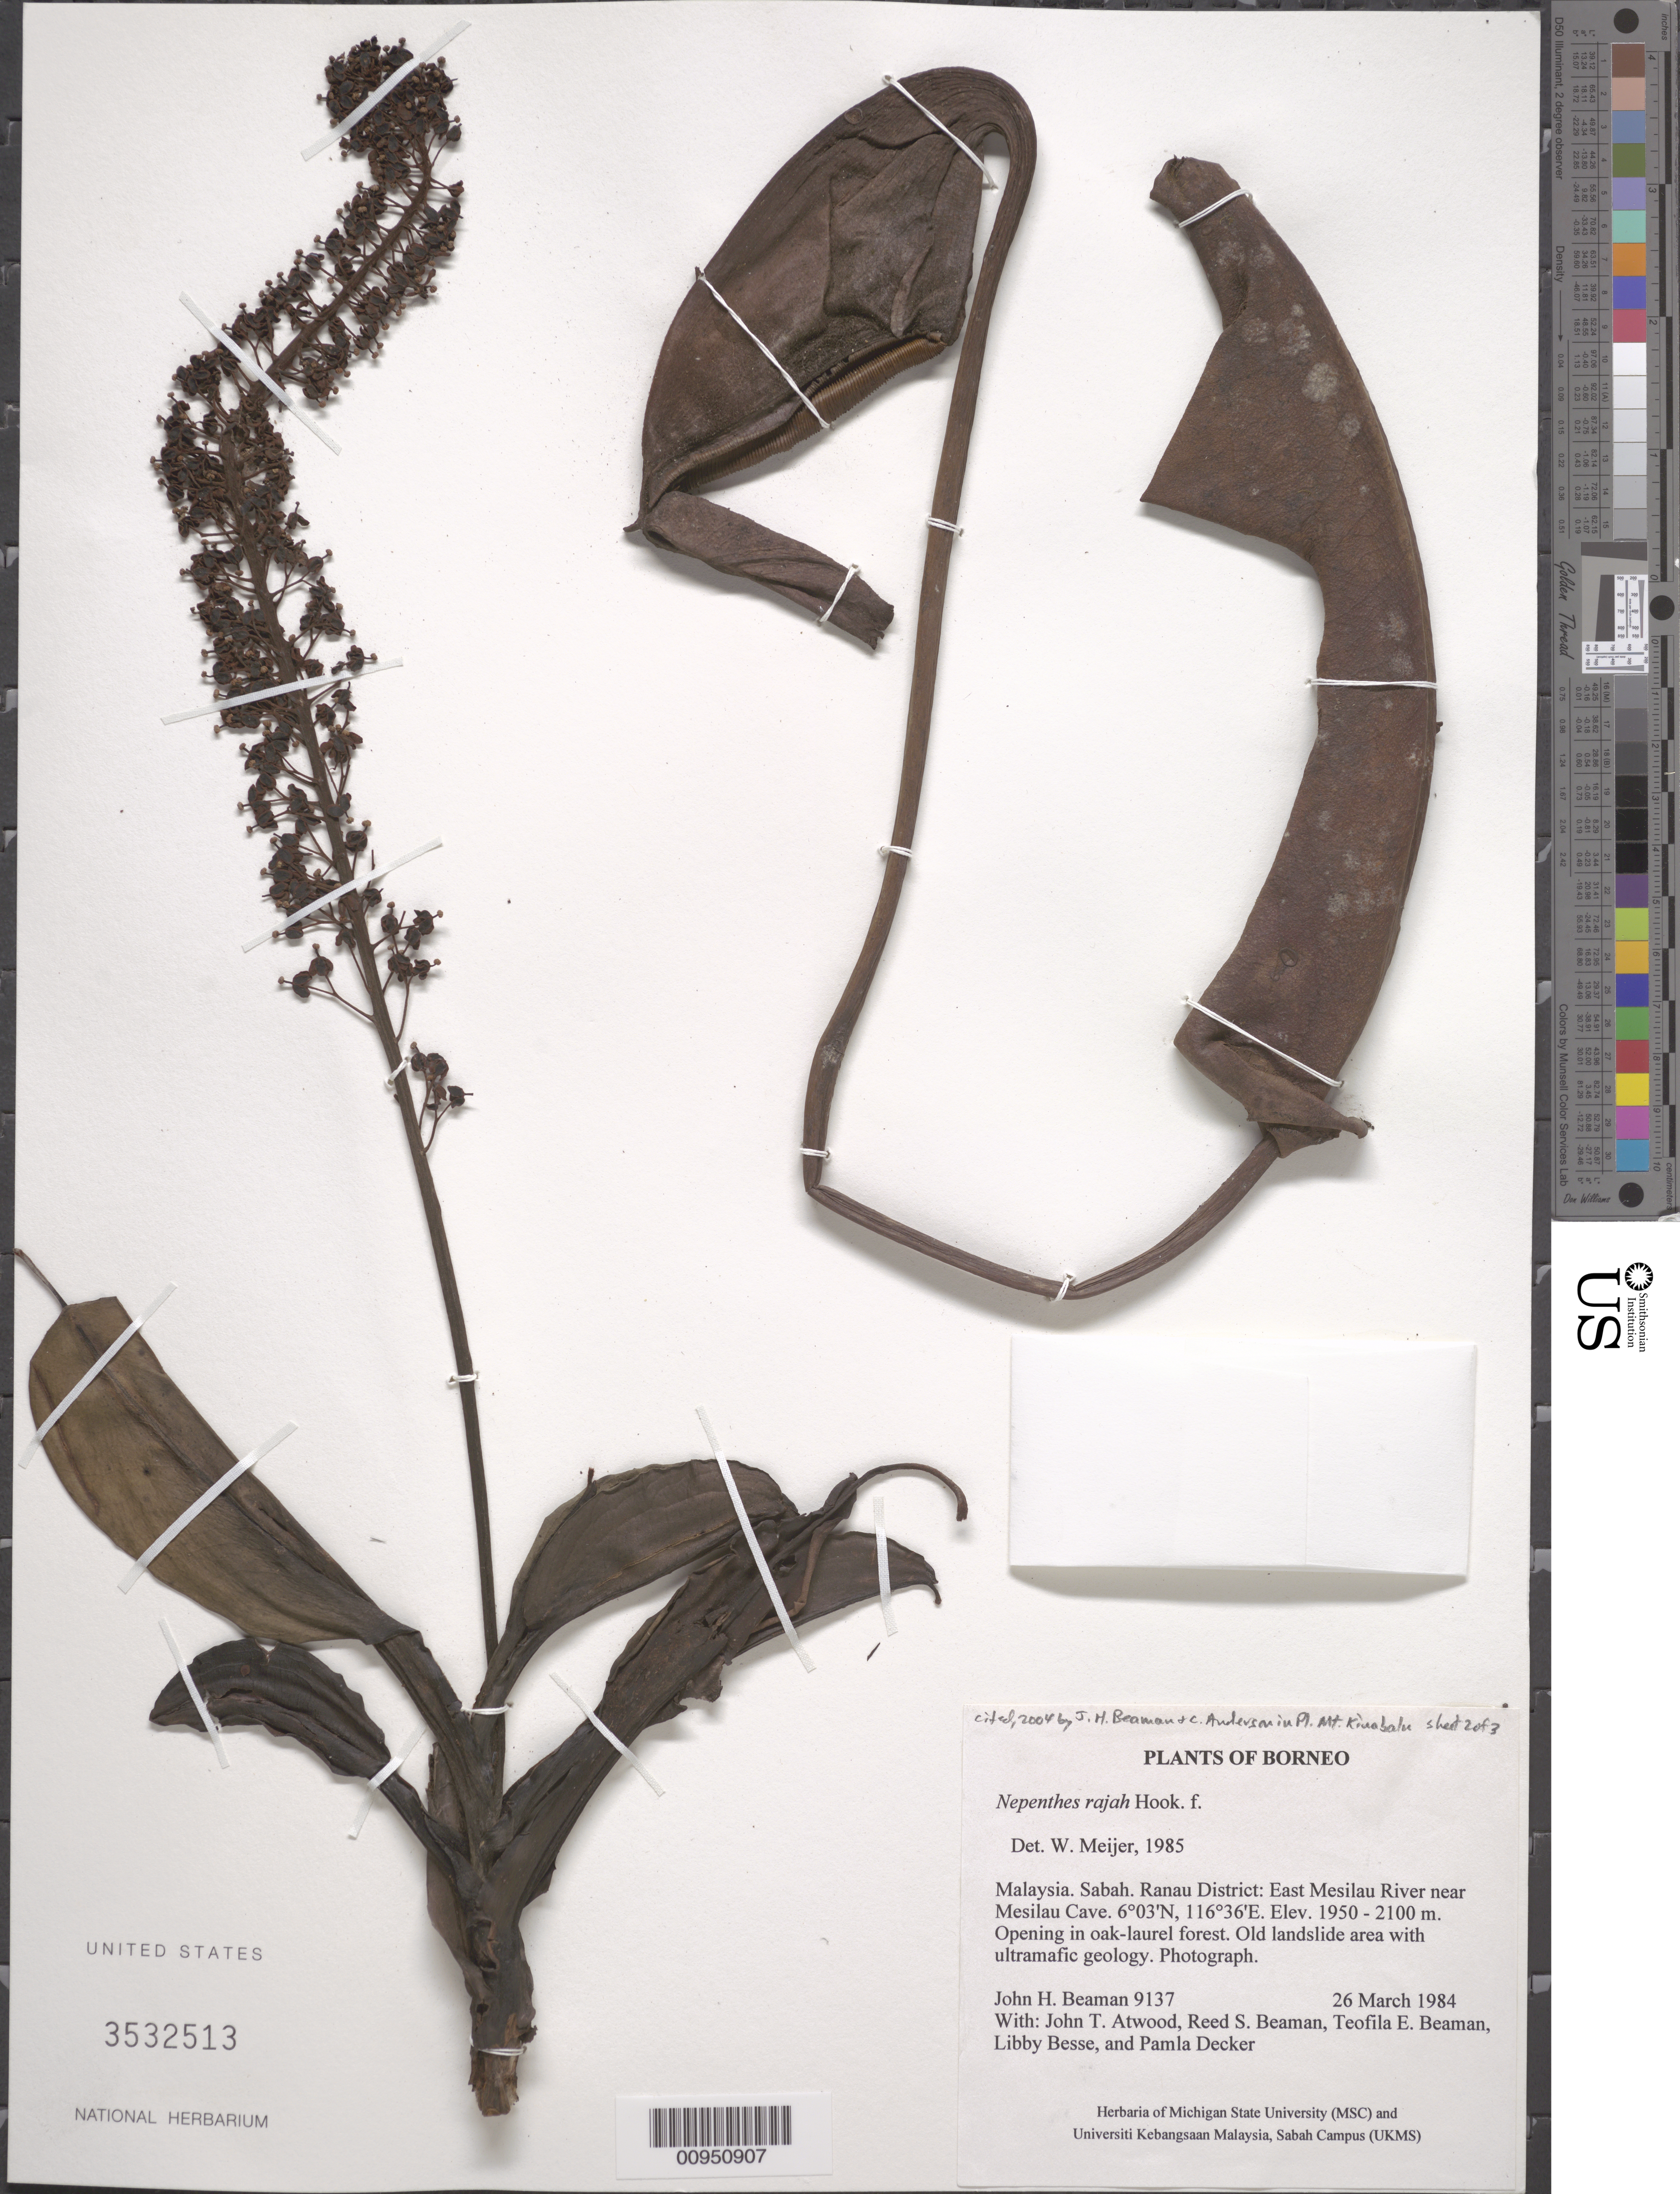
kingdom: Plantae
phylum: Tracheophyta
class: Magnoliopsida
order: Caryophyllales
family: Nepenthaceae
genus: Nepenthes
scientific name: Nepenthes rajah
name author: Hook. f.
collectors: J. H. Beaman, R. S. Beaman, T. E. Beaman, J. T. Atwood, Libby Besse & P. Decker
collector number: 9137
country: Malaysia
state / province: Sabah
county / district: Ranau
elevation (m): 1950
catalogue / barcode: US 3532513